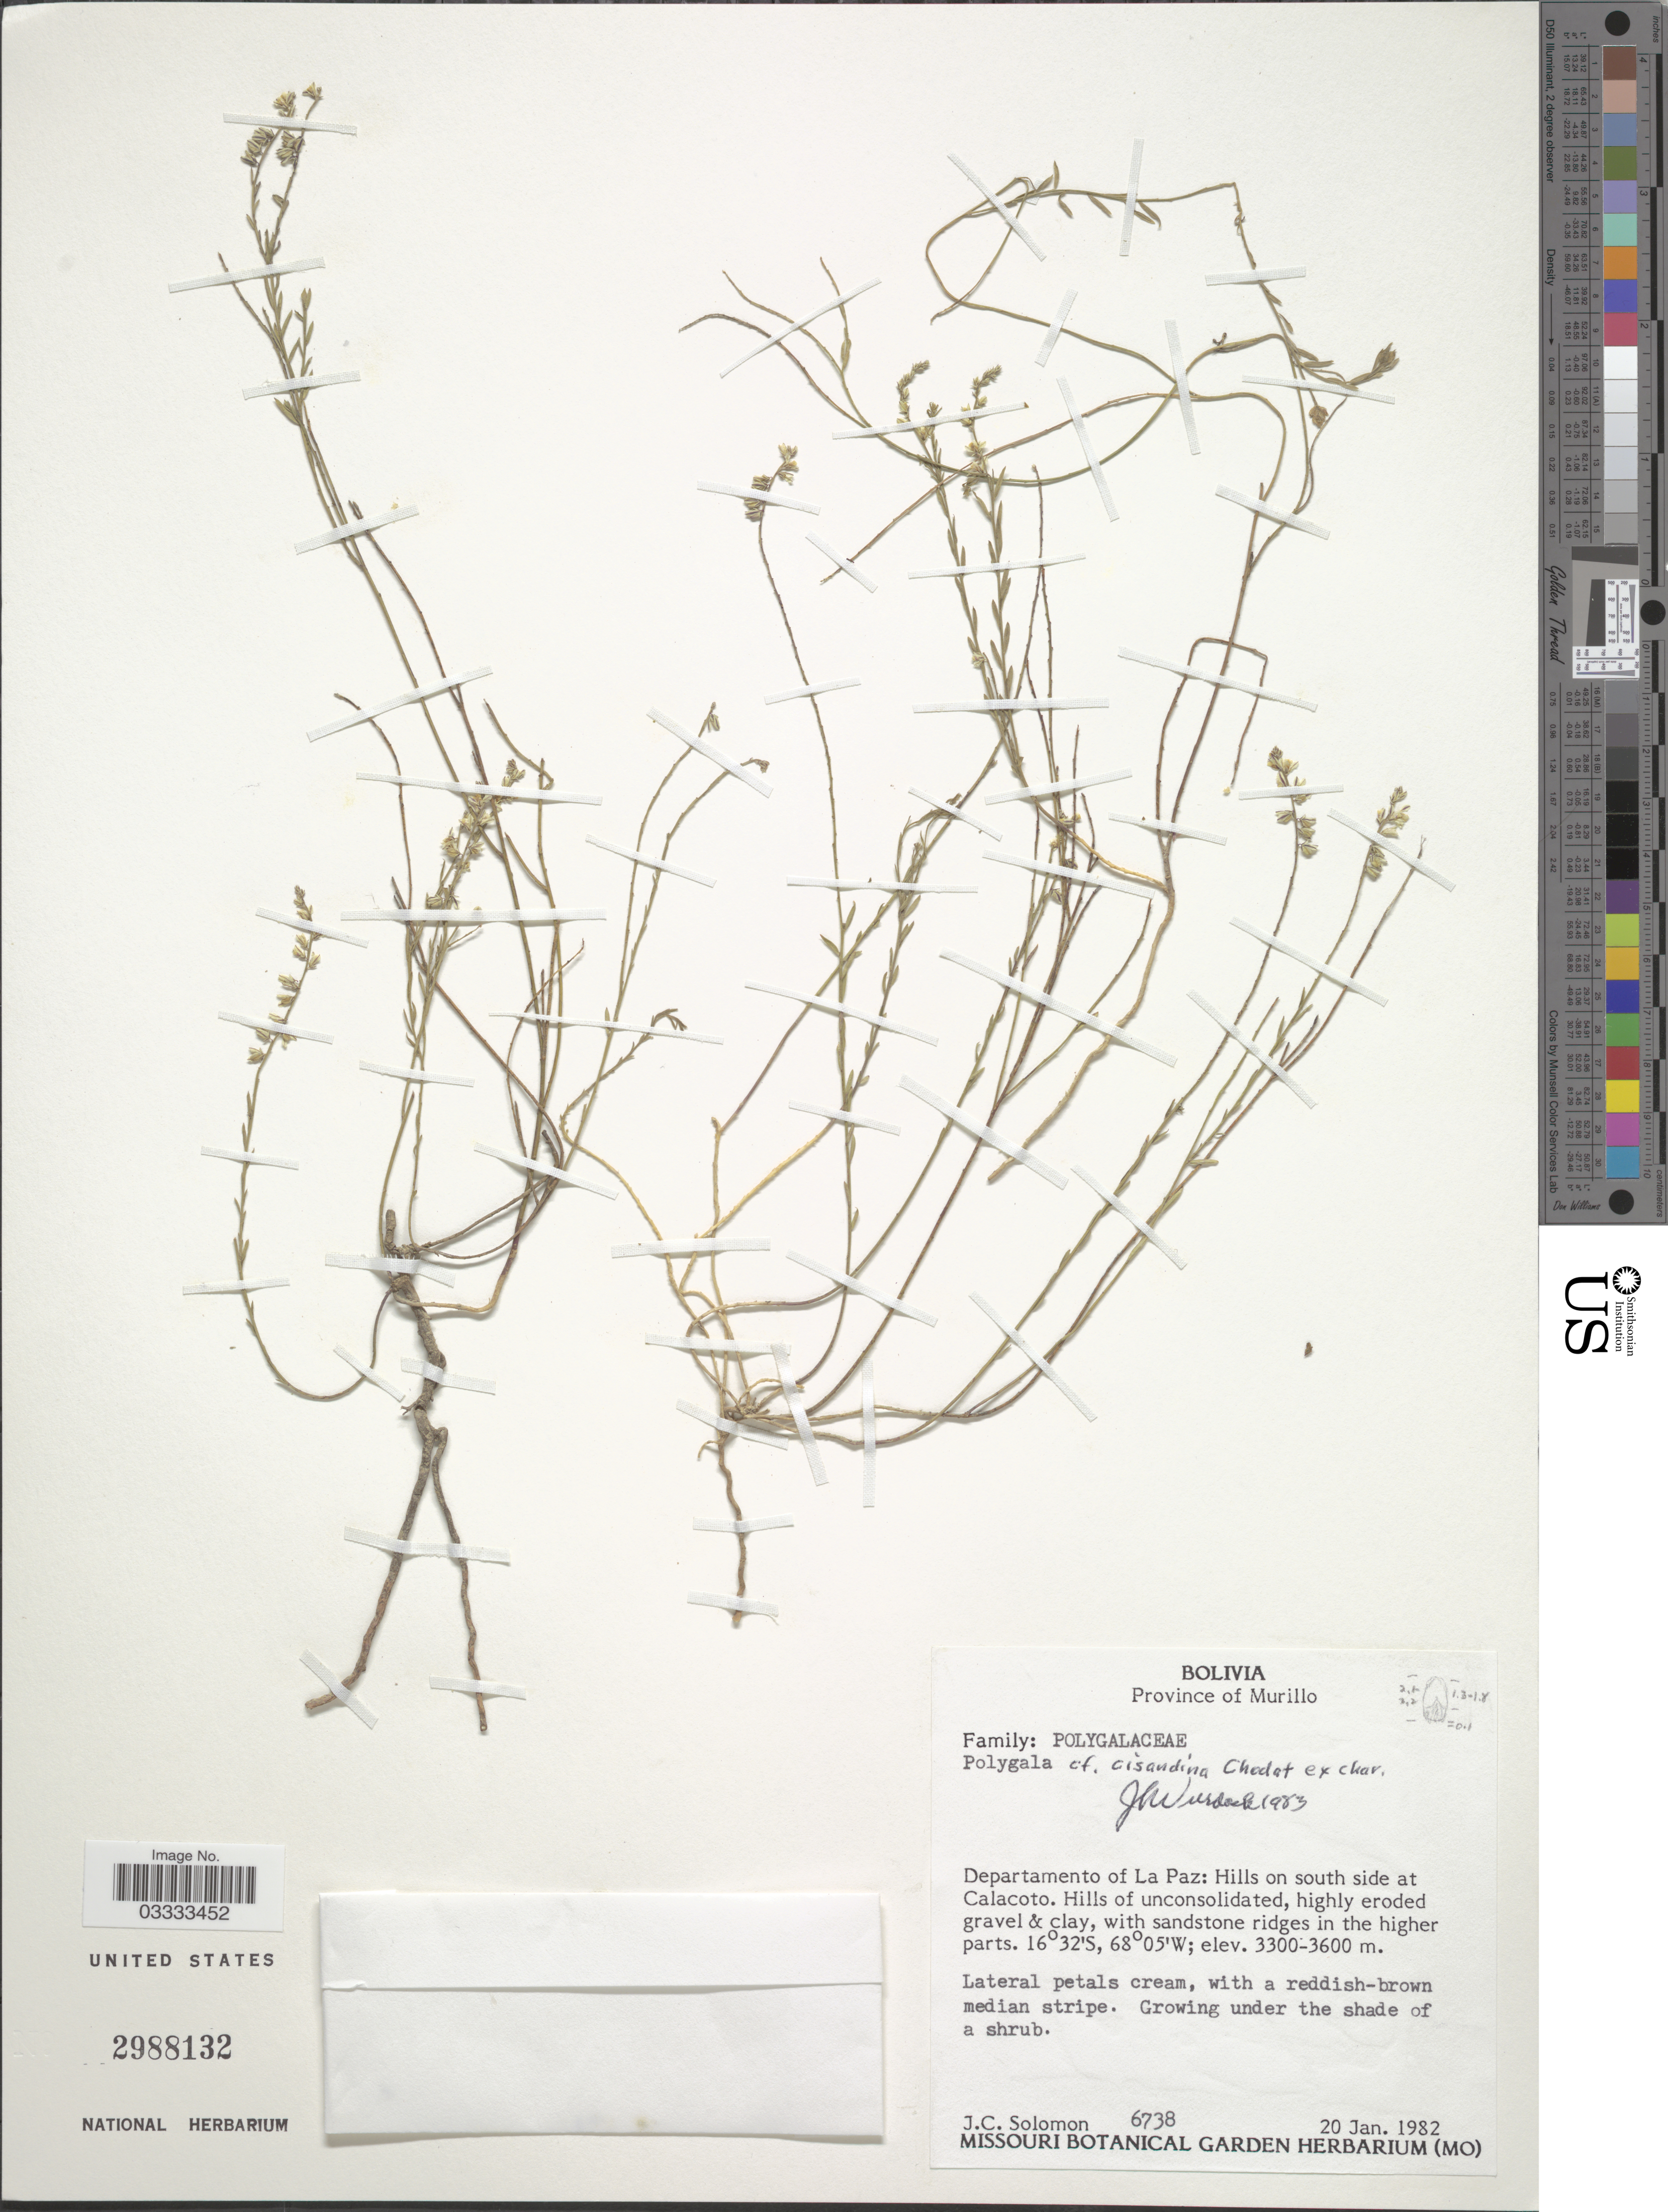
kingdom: Plantae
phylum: Tracheophyta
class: Magnoliopsida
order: Fabales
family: Polygalaceae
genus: Polygala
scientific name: Polygala cisandina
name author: Chodat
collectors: J. C. Solomon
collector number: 6738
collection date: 1982-01-20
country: Bolivia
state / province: La Paz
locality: Province of Murillo. Departamento of La Paz: Hills on south side at Calacoto.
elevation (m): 3300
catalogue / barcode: US 2988132